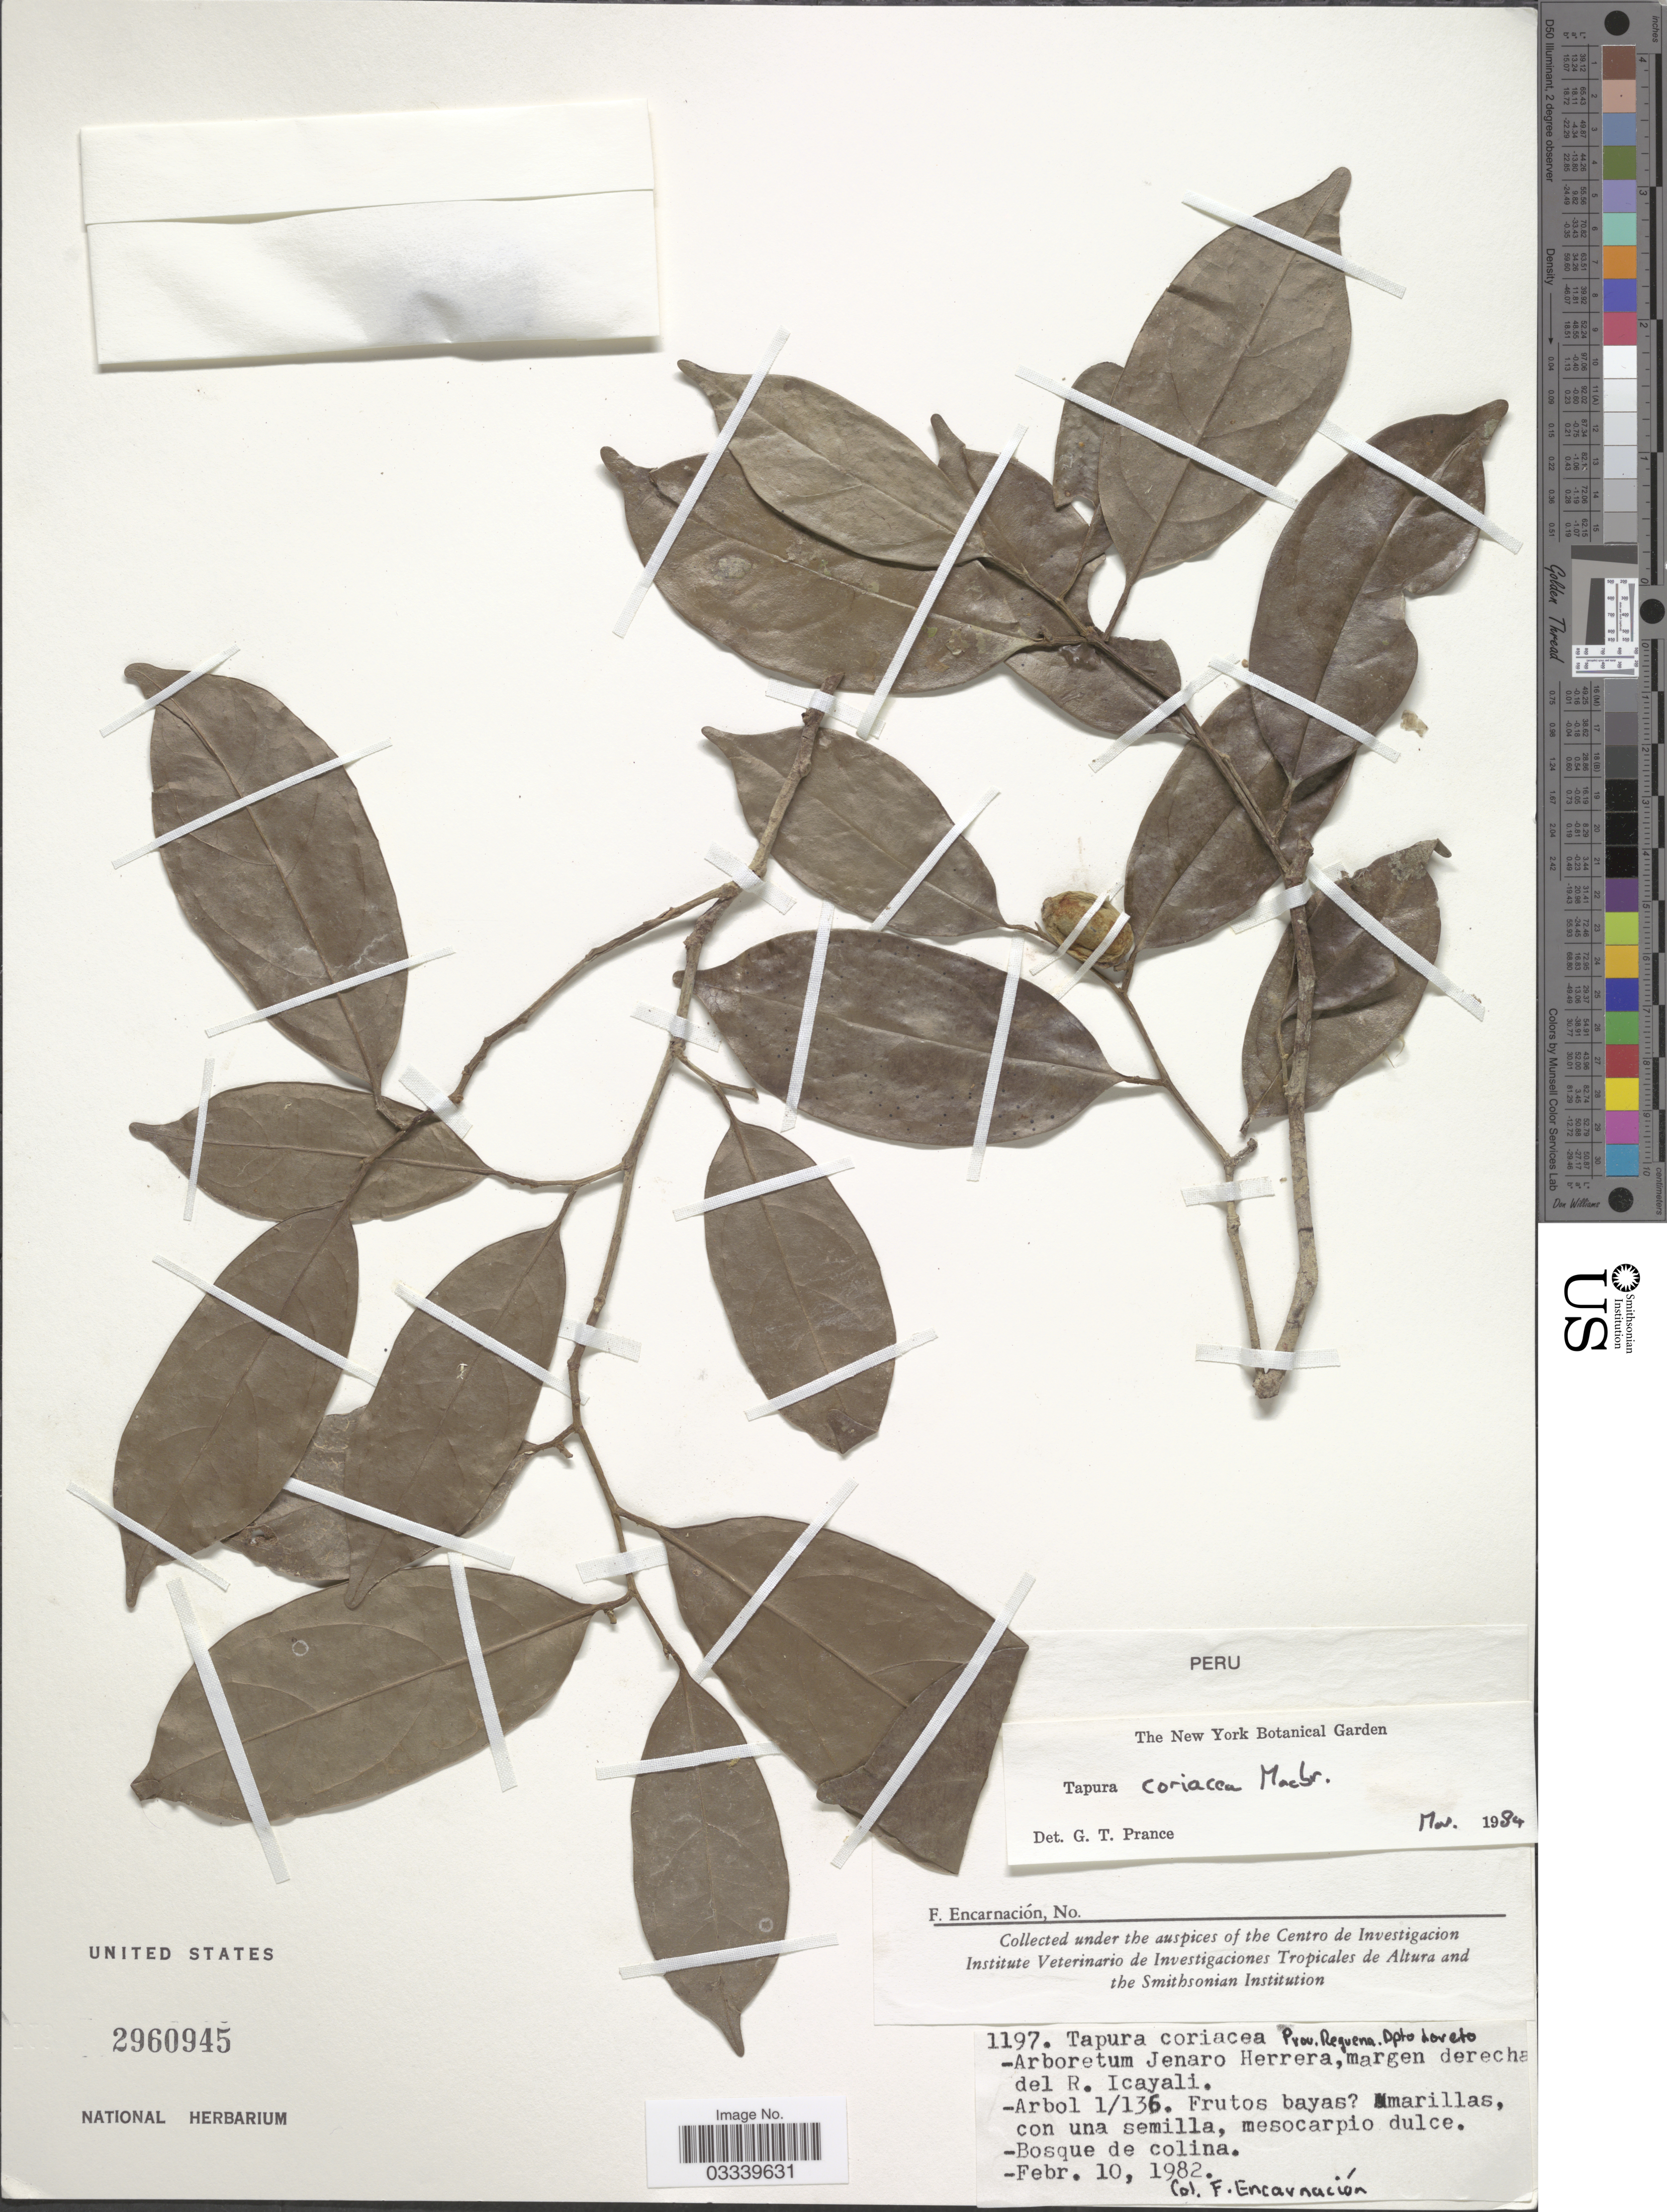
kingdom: Plantae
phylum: Tracheophyta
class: Magnoliopsida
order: Malpighiales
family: Dichapetalaceae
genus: Tapura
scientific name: Tapura coriacea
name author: J.F. Macbr.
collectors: F. Encarnación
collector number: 1197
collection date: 1982-02-10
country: Peru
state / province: Loreto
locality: Prov. Requena. Dpto. Loreto. Arboretum Jenaro Herrera, margen derecha del R. Icayali.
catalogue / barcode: US 2960945